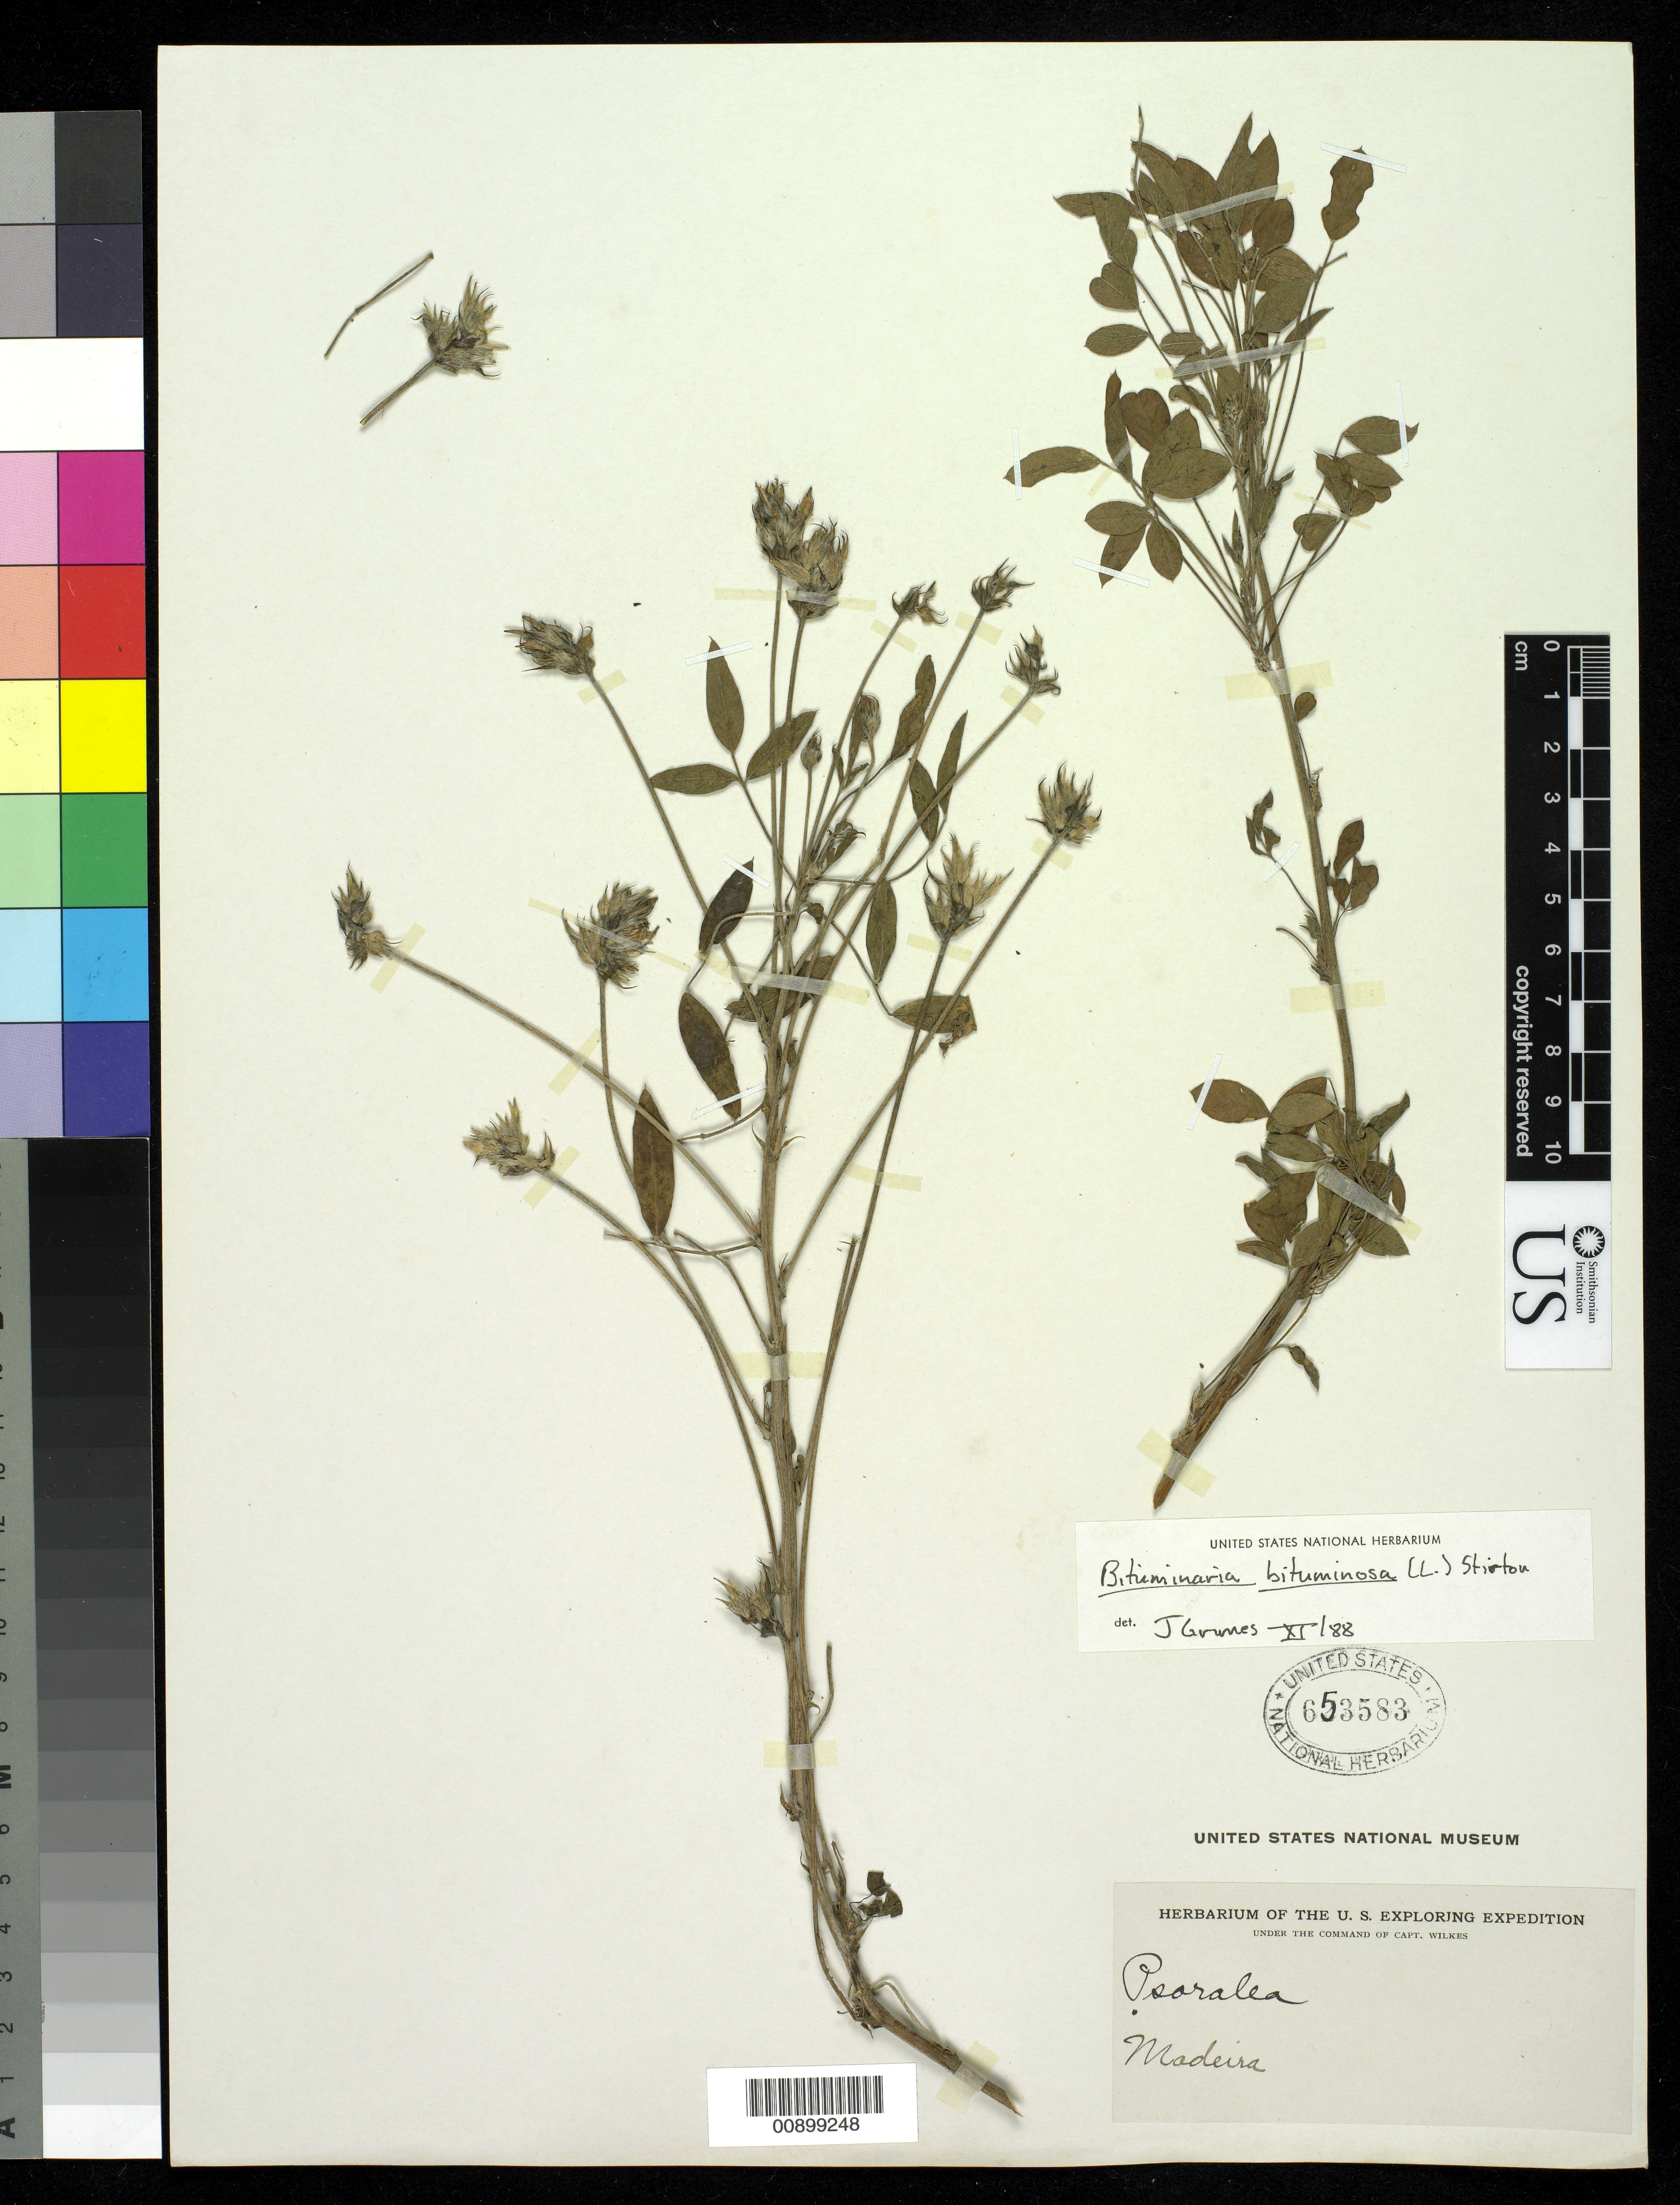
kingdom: Plantae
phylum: Tracheophyta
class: Magnoliopsida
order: Fabales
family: Fabaceae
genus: Bituminaria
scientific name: Bituminaria bituminosa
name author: (L.) C.H. Stirt.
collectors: Wilkes Explor. Exped.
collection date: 1838/1842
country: Portugal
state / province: Madeira (Aut. Reg.)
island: Madeira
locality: Funchal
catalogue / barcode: US 653583